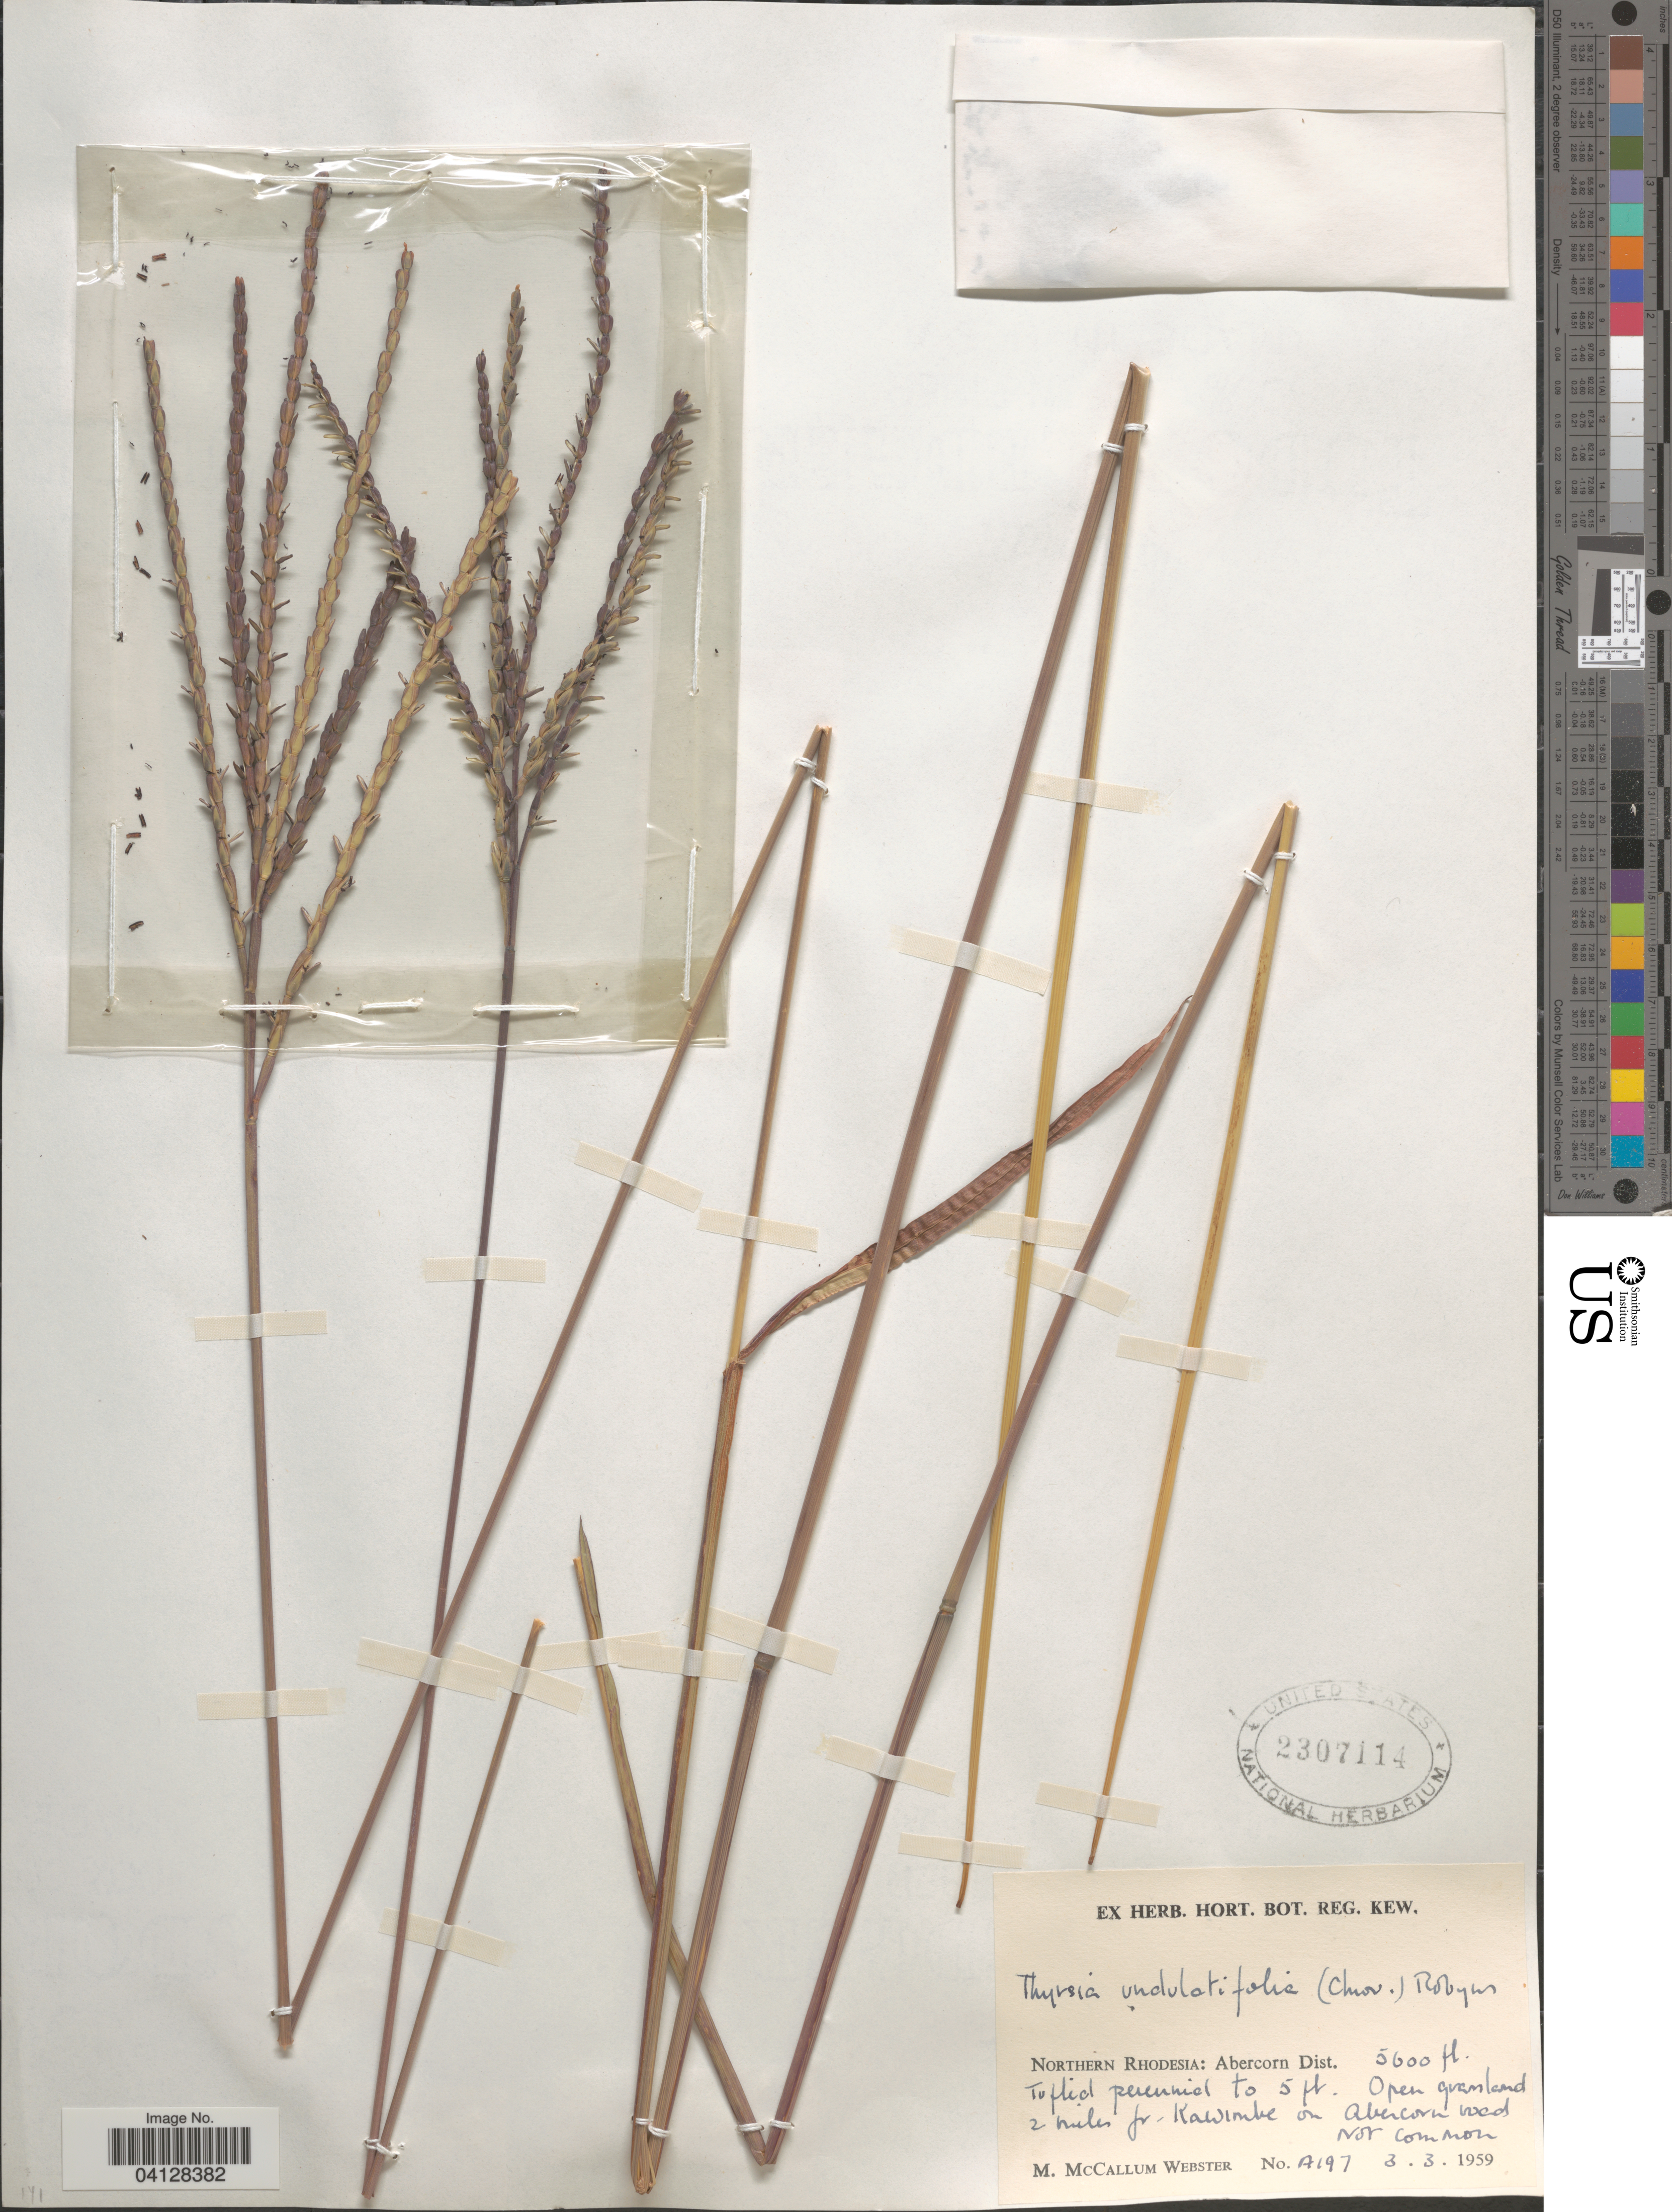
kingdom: Plantae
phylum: Tracheophyta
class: Liliopsida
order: Poales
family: Poaceae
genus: Thyrsia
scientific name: Thyrsia undulatifolia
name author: (Chiov.) Robyns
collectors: M. McCallum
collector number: A197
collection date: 1959-03-03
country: Zambia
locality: Northern Rhodesia: Abercorn Dist. Open grassland 2 miles fr. Kawimbe on Abercorn road.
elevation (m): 1707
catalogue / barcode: US 2307114